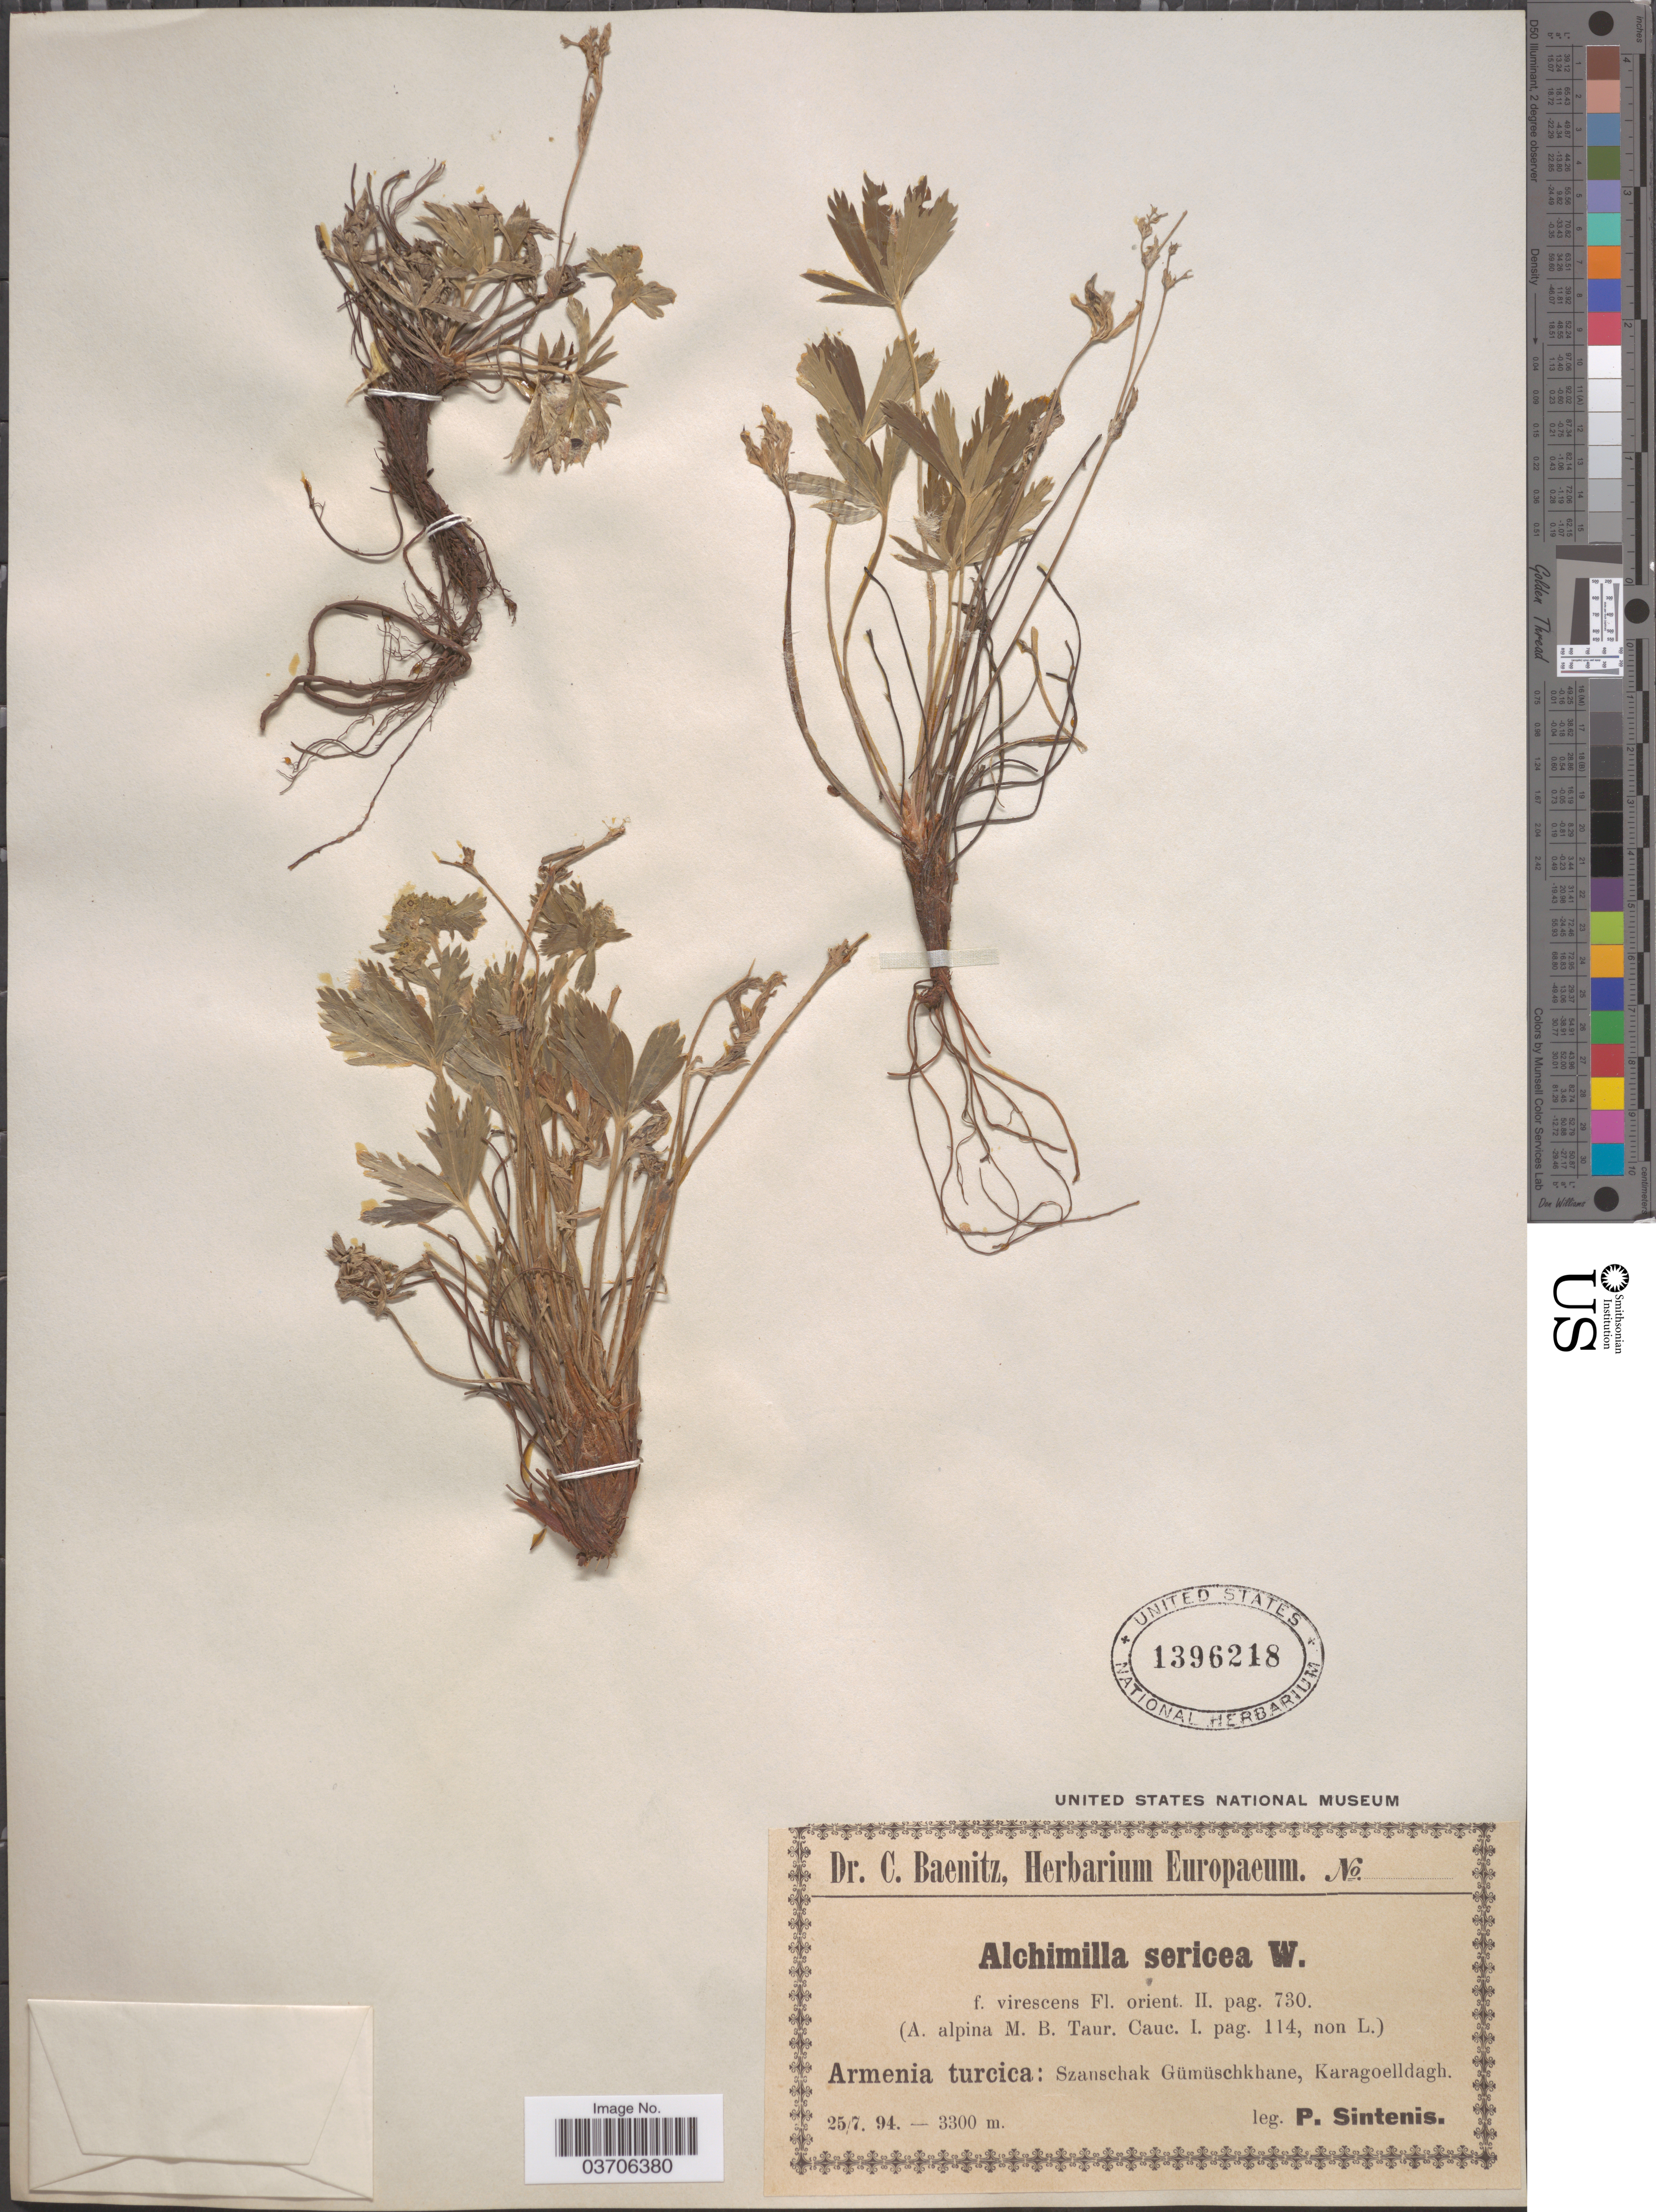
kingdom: Plantae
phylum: Tracheophyta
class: Magnoliopsida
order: Rosales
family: Rosaceae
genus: Alchemilla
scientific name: Alchemilla sericea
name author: Willd.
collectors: P. Sintenis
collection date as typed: Transcribed d/m/y: 25/7/94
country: Armenia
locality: Armenia turcica: Szanschak Gümüschkhane, Karagoelldagh.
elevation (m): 3300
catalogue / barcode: US 1396218